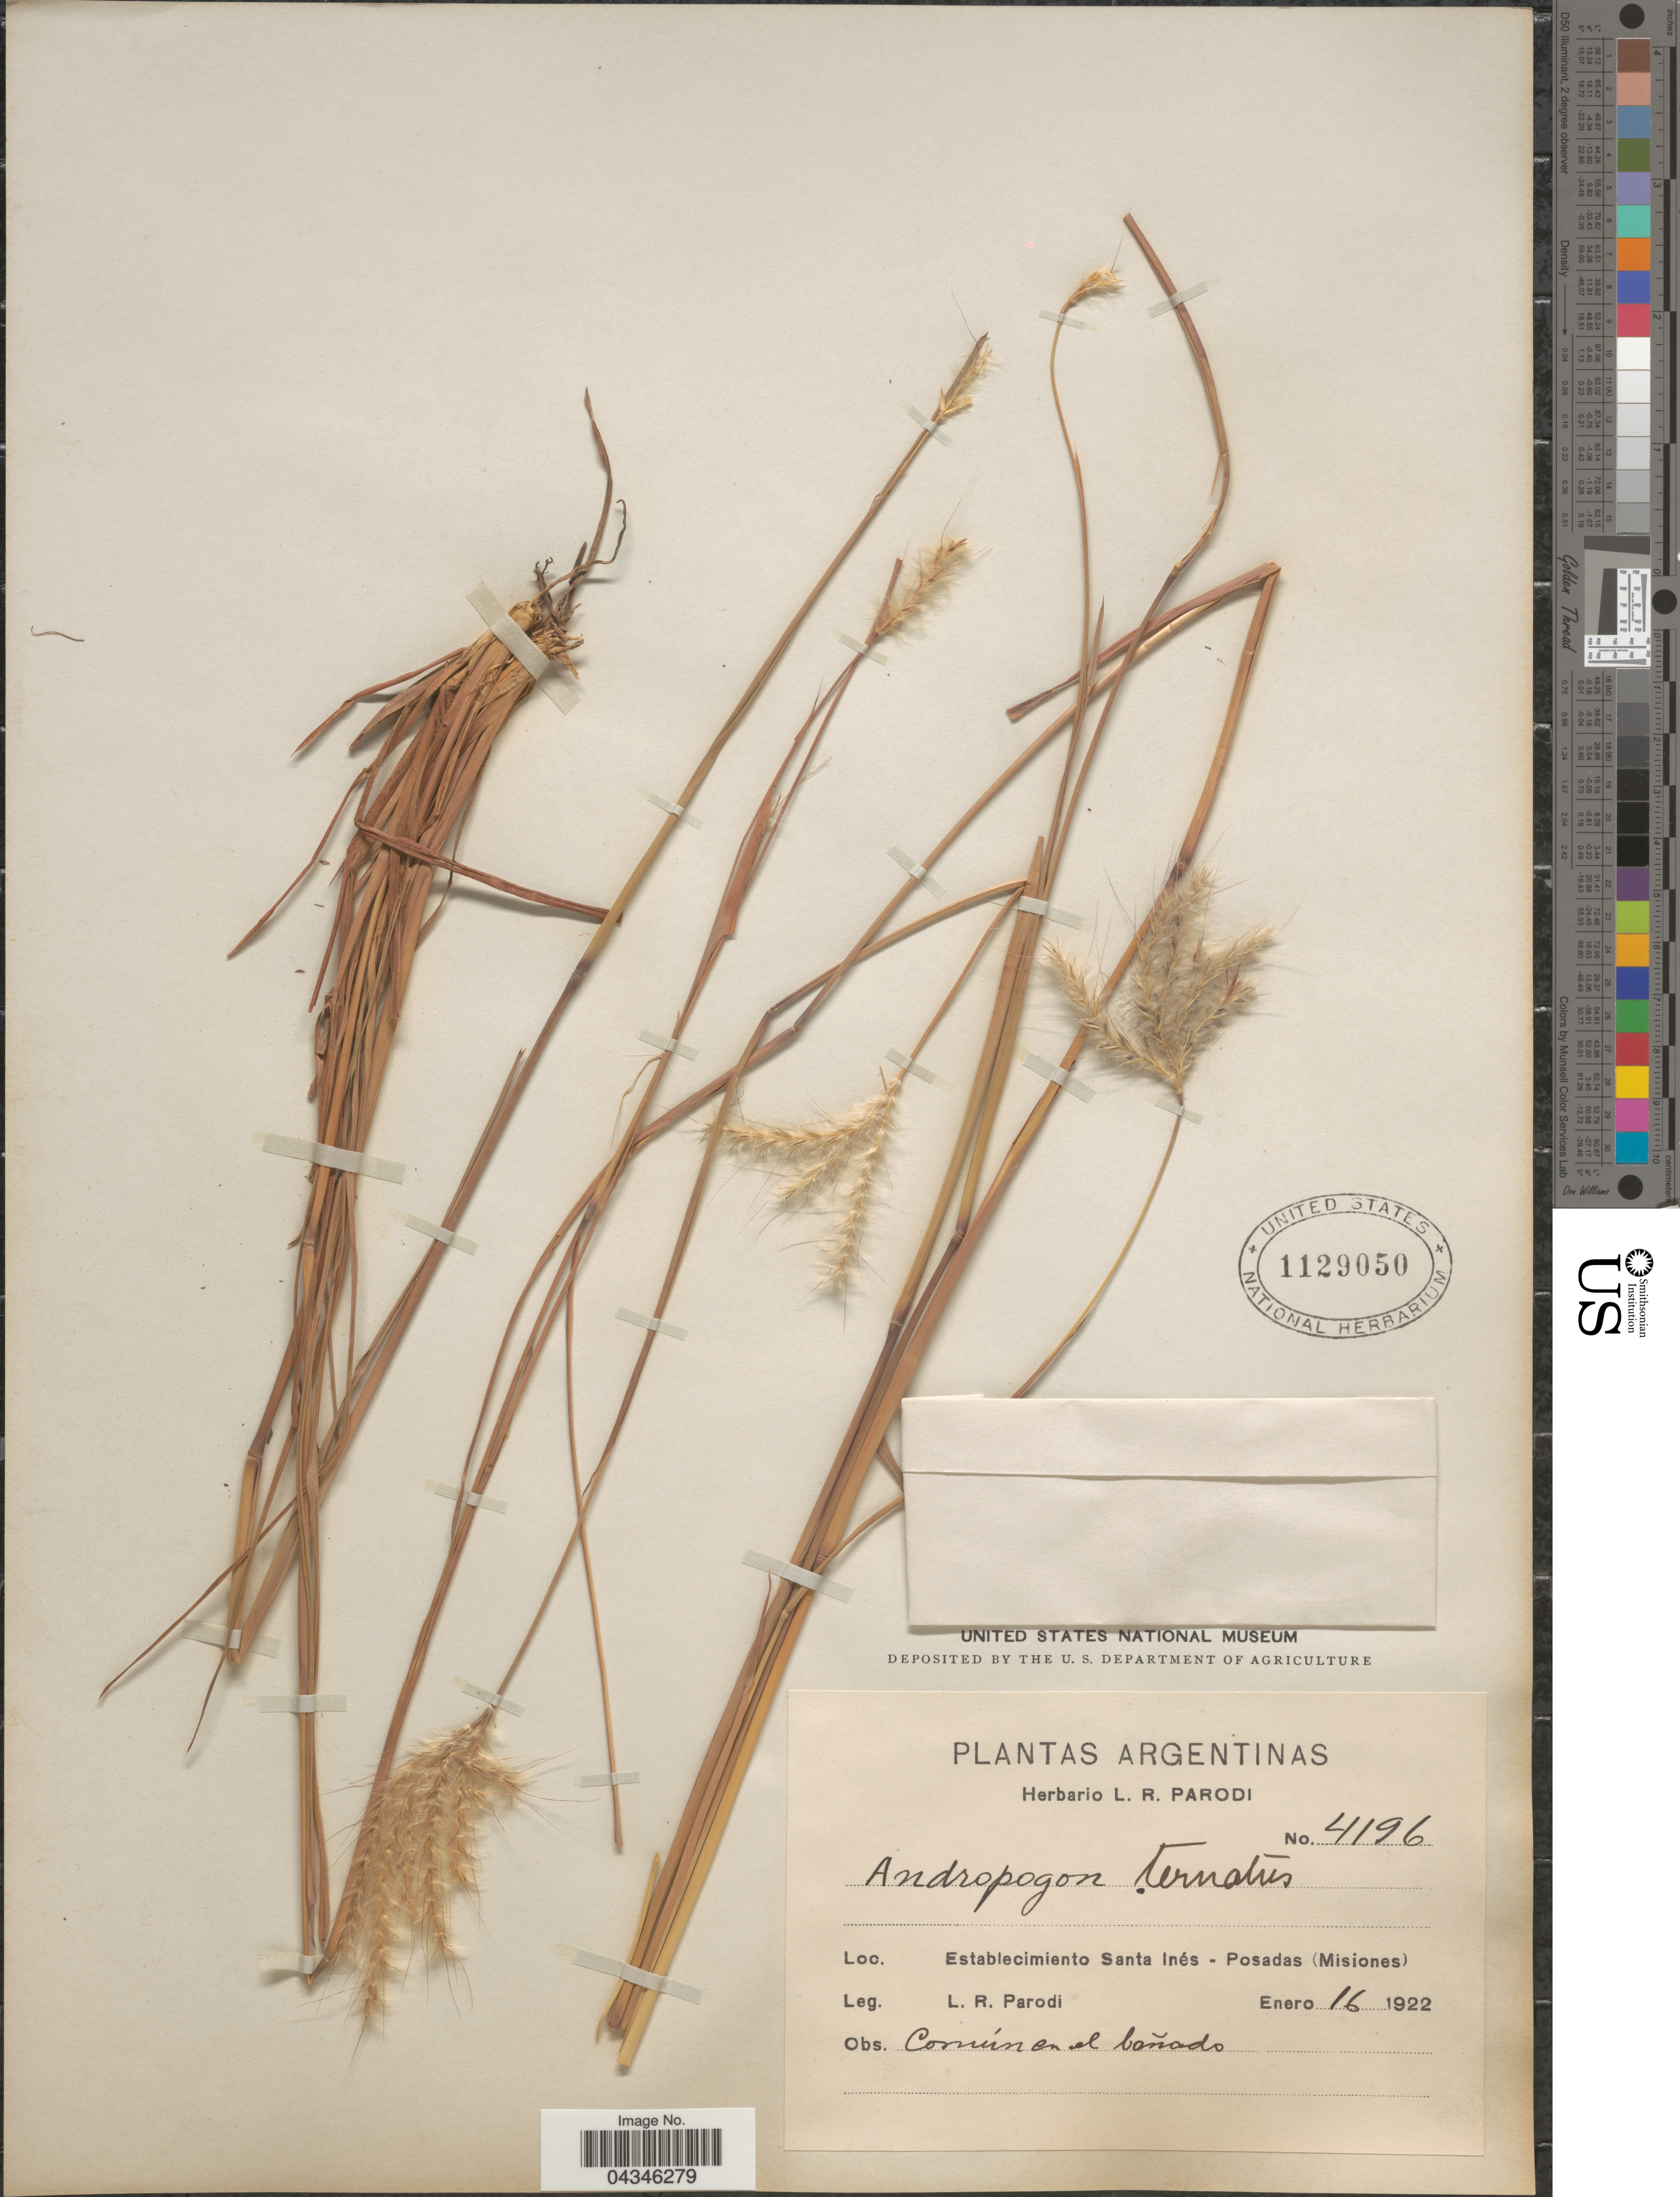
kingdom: Plantae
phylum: Tracheophyta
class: Liliopsida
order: Poales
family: Poaceae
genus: Andropogon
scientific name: Andropogon macrothrix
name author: Trin.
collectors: L. R. Parodi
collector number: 4196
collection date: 1922-01-16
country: Argentina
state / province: Misiones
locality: Establecimiento Santa Inés - Posadas.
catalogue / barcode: US 1129050